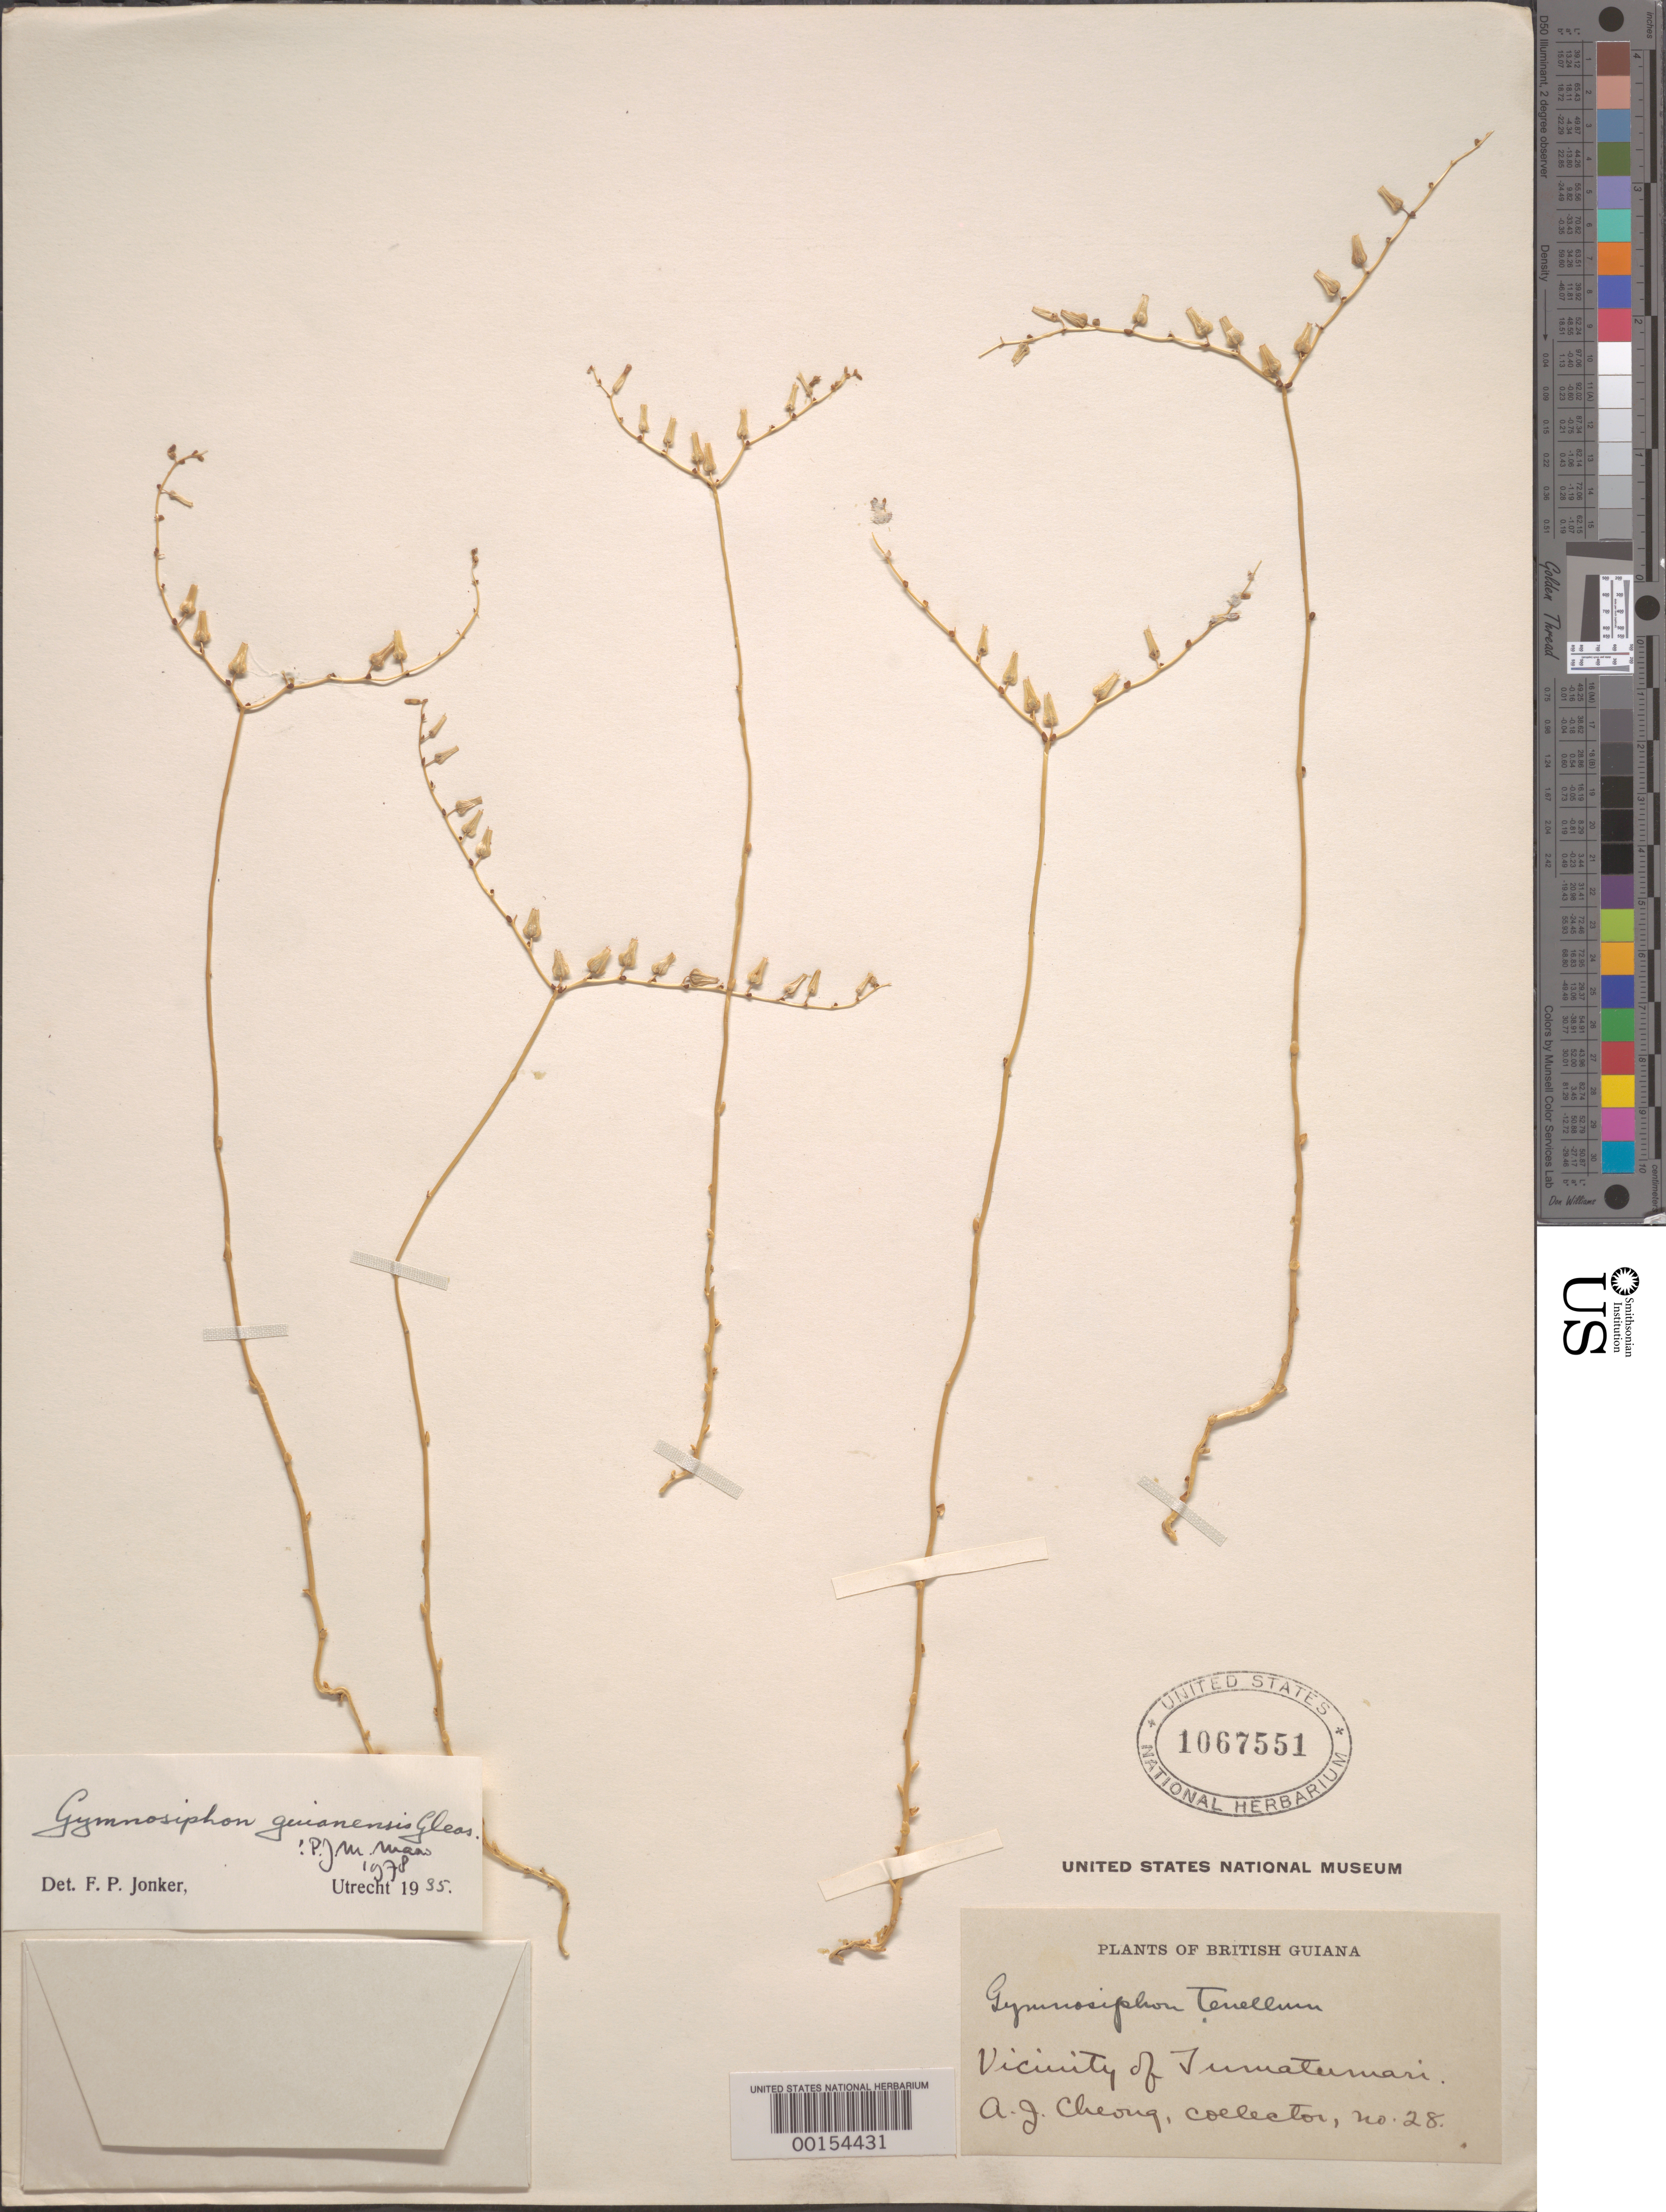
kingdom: Plantae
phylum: Tracheophyta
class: Liliopsida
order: Dioscoreales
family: Burmanniaceae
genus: Gymnosiphon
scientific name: Gymnosiphon guianensis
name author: Gleason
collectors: A. Cheong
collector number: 28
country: Guyana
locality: British Guiana. Vicinity of Tumatumari.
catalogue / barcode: US 1067551